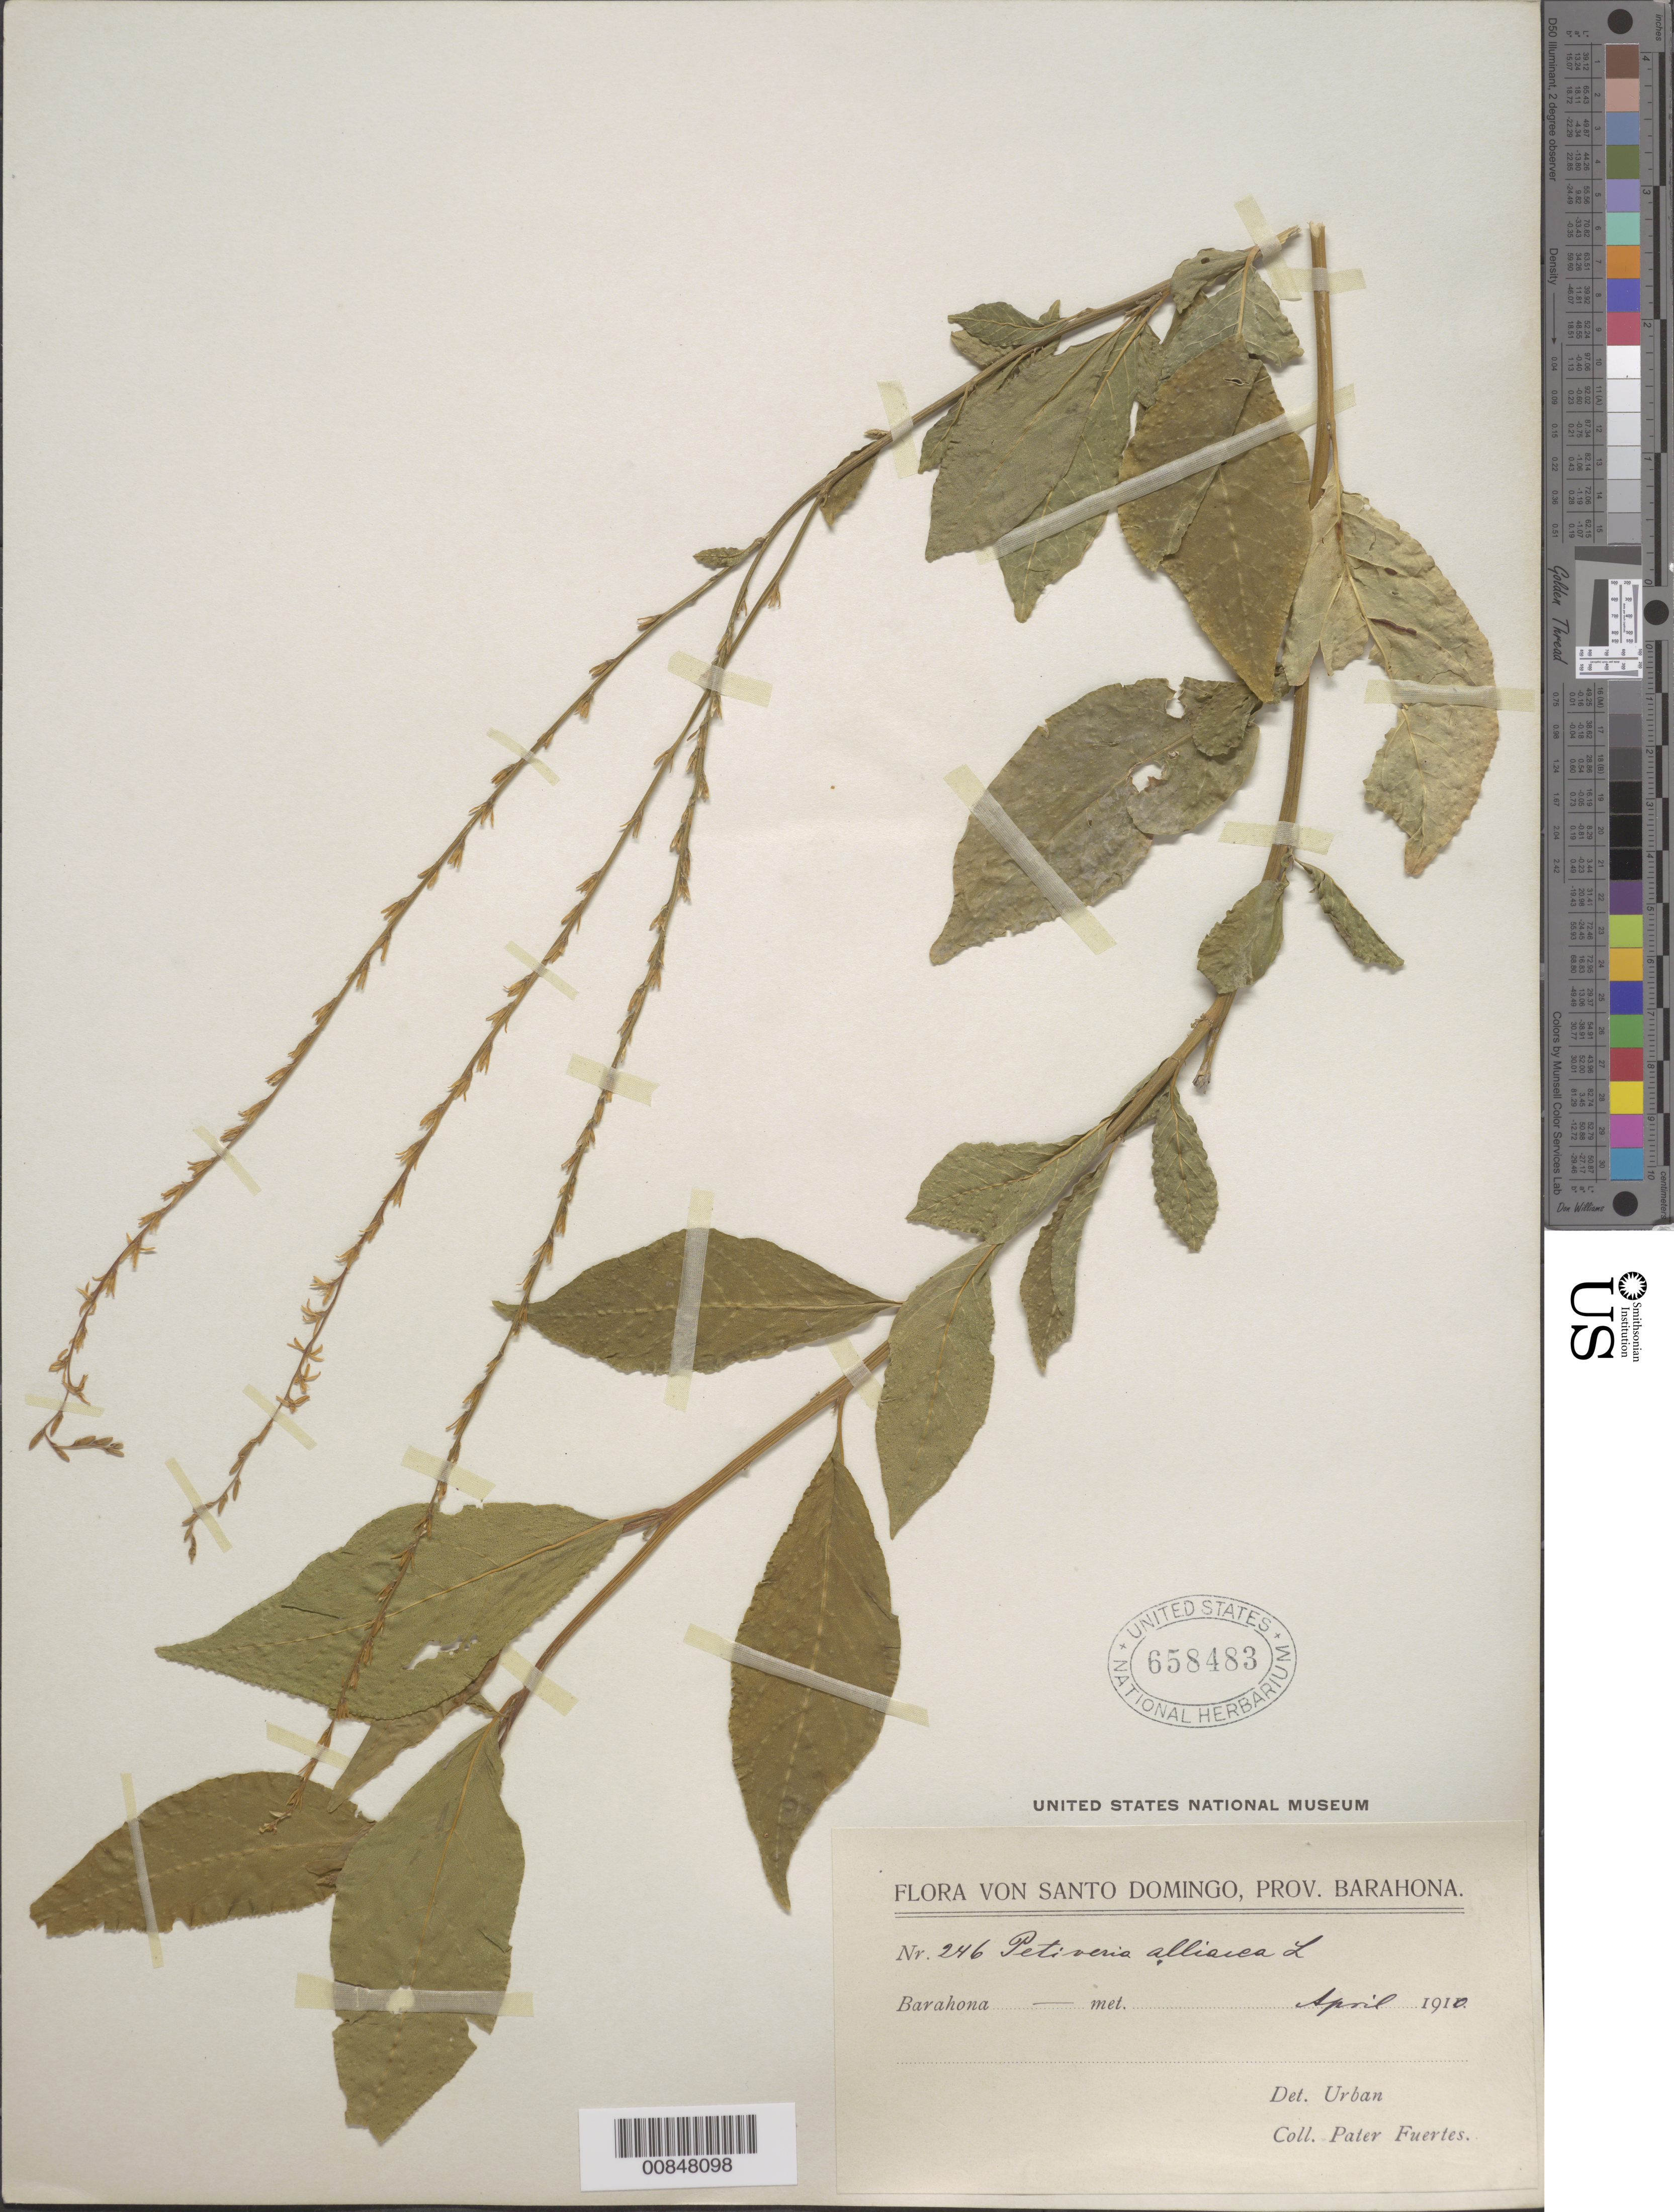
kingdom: Plantae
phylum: Tracheophyta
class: Magnoliopsida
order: Caryophyllales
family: Phytolaccaceae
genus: Petiveria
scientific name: Petiveria alliacea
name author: L.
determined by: Urban, Ignatz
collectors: M. D. Fuertes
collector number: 246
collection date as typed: Apr 1910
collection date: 1910-04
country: Dominican Republic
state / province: Barahona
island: Hispaniola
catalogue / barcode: US 658483